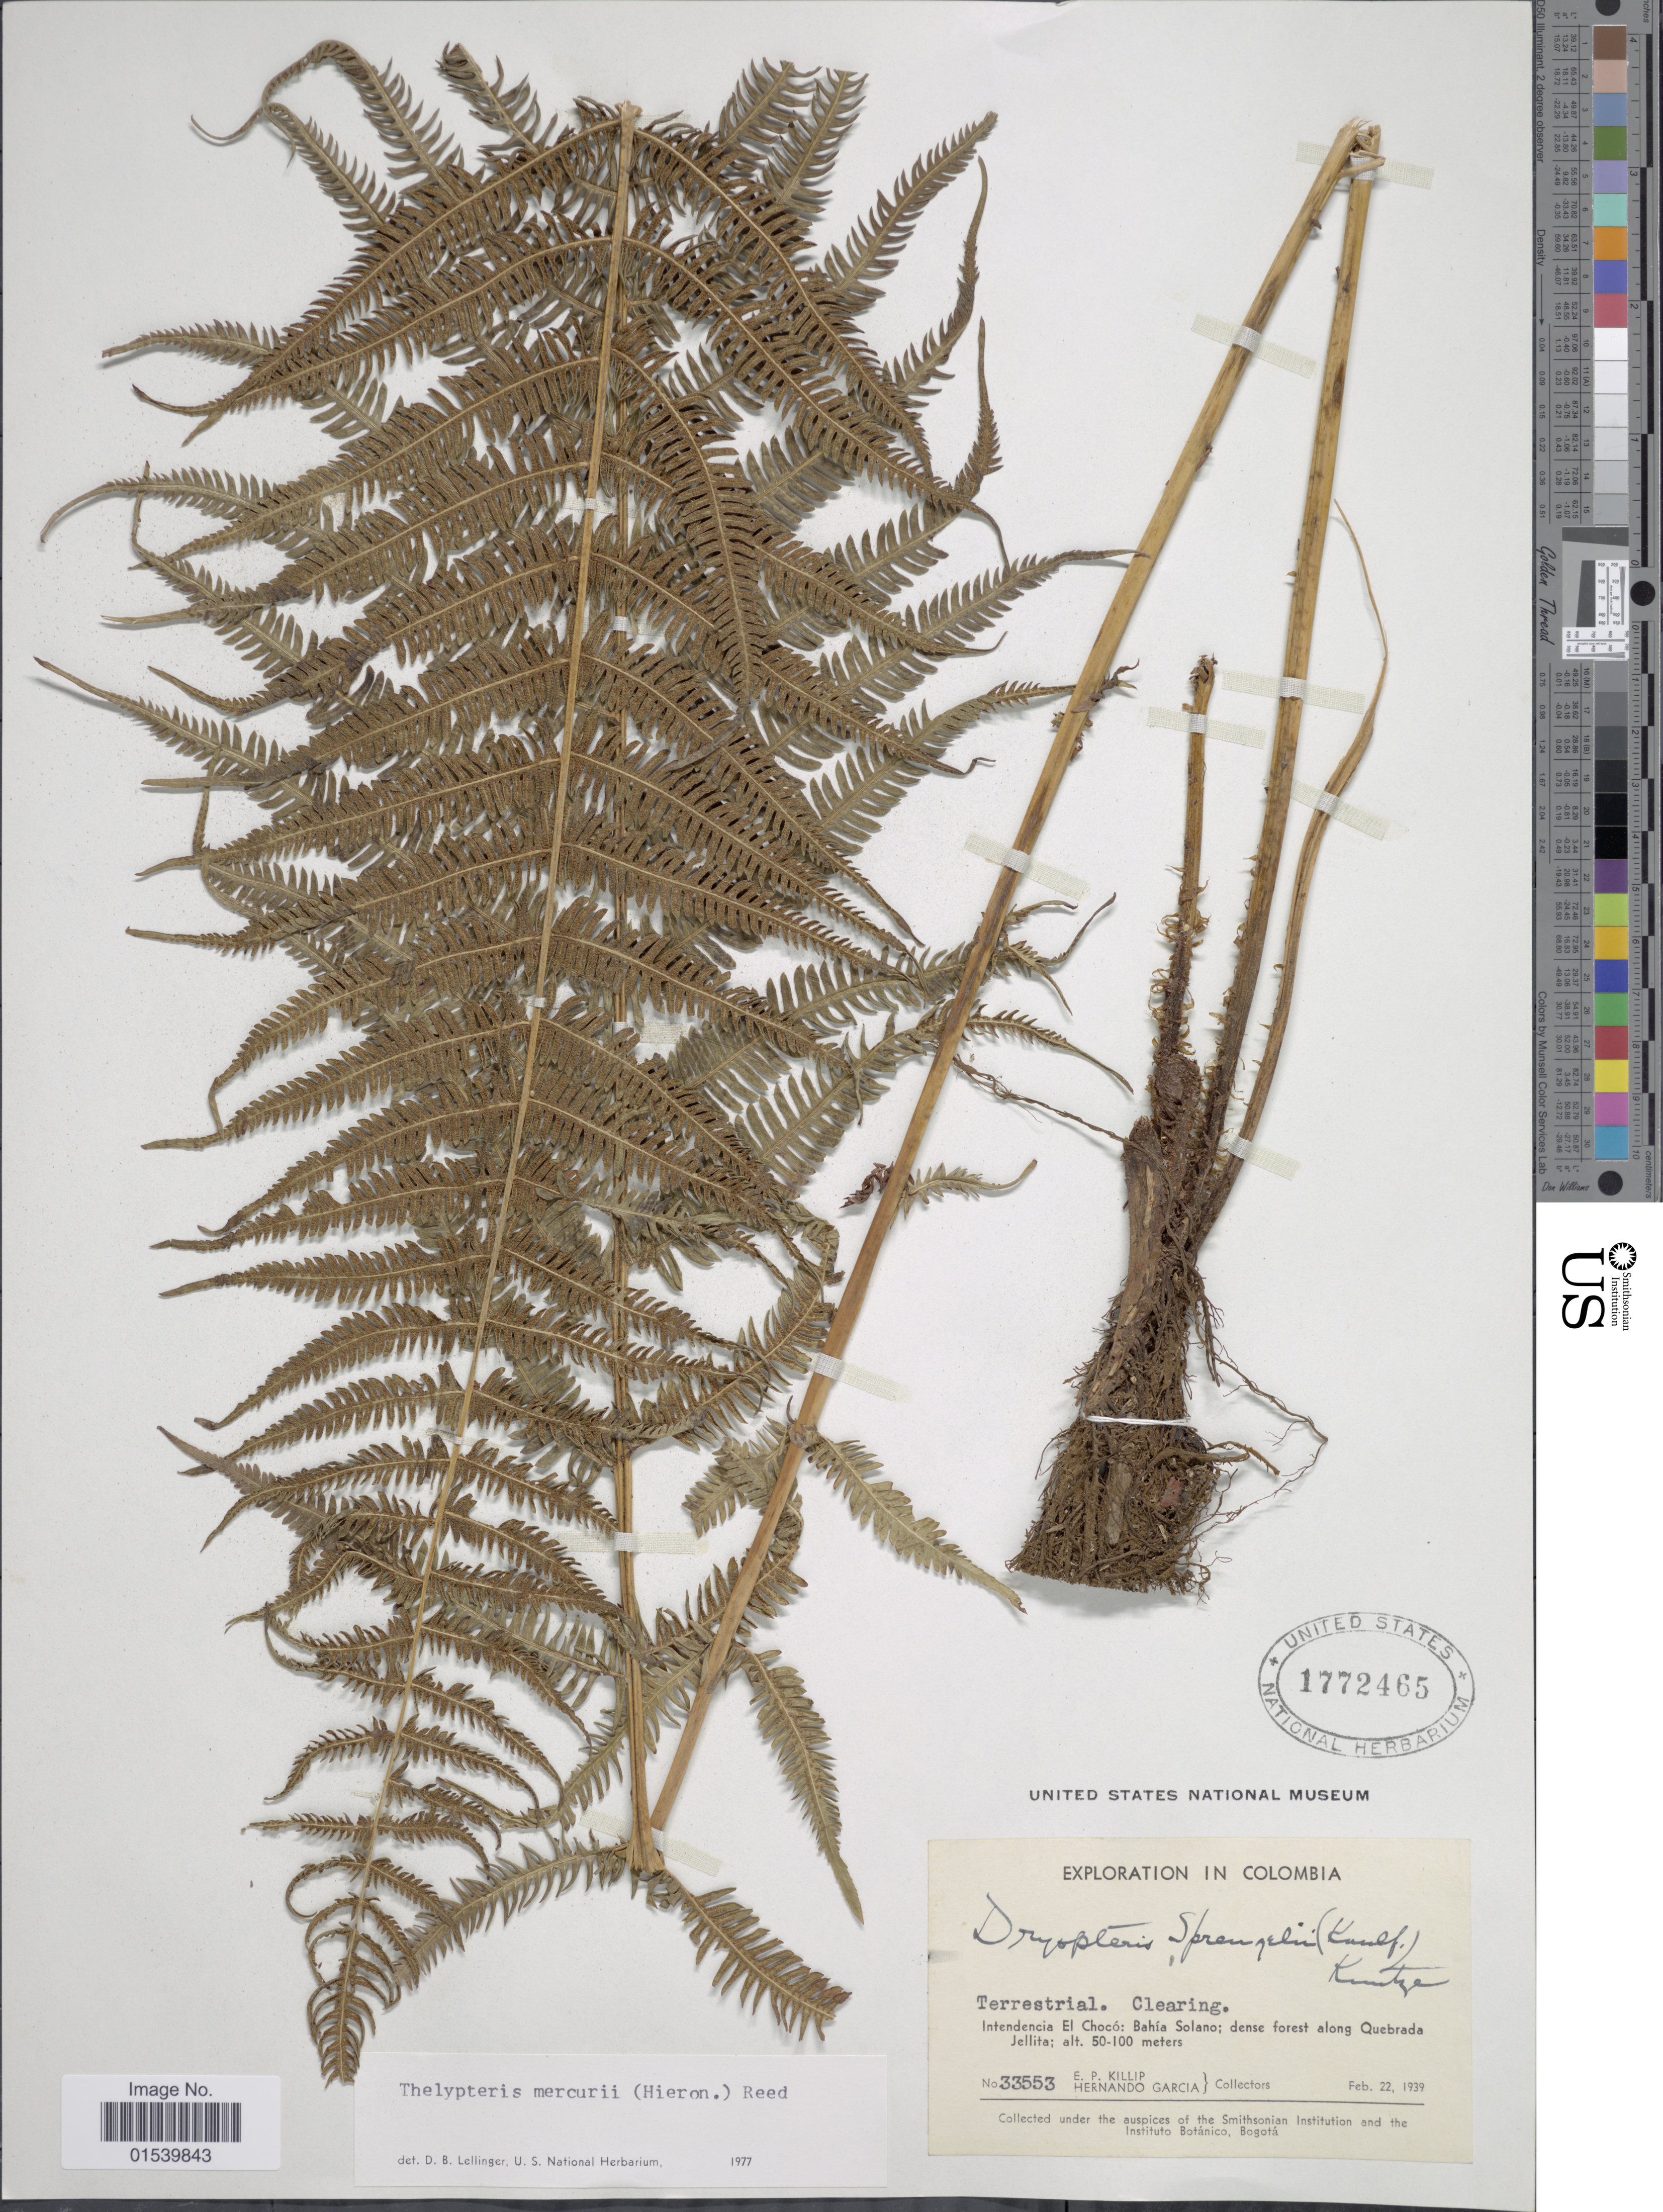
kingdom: Plantae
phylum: Tracheophyta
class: Polypodiopsida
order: Polypodiales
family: Thelypteridaceae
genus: Amauropelta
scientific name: Amauropelta balbisii (Spreng.) comb. nov., ined. 2015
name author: (Spreng.)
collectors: E. P. Killip & H. Garcia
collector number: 33553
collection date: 1939-02-22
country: Colombia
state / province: Chocó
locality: Intendencia El Chocó: Bahía Solano; dense forest along Quebrada Jellita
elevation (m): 50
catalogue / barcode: US 1772465